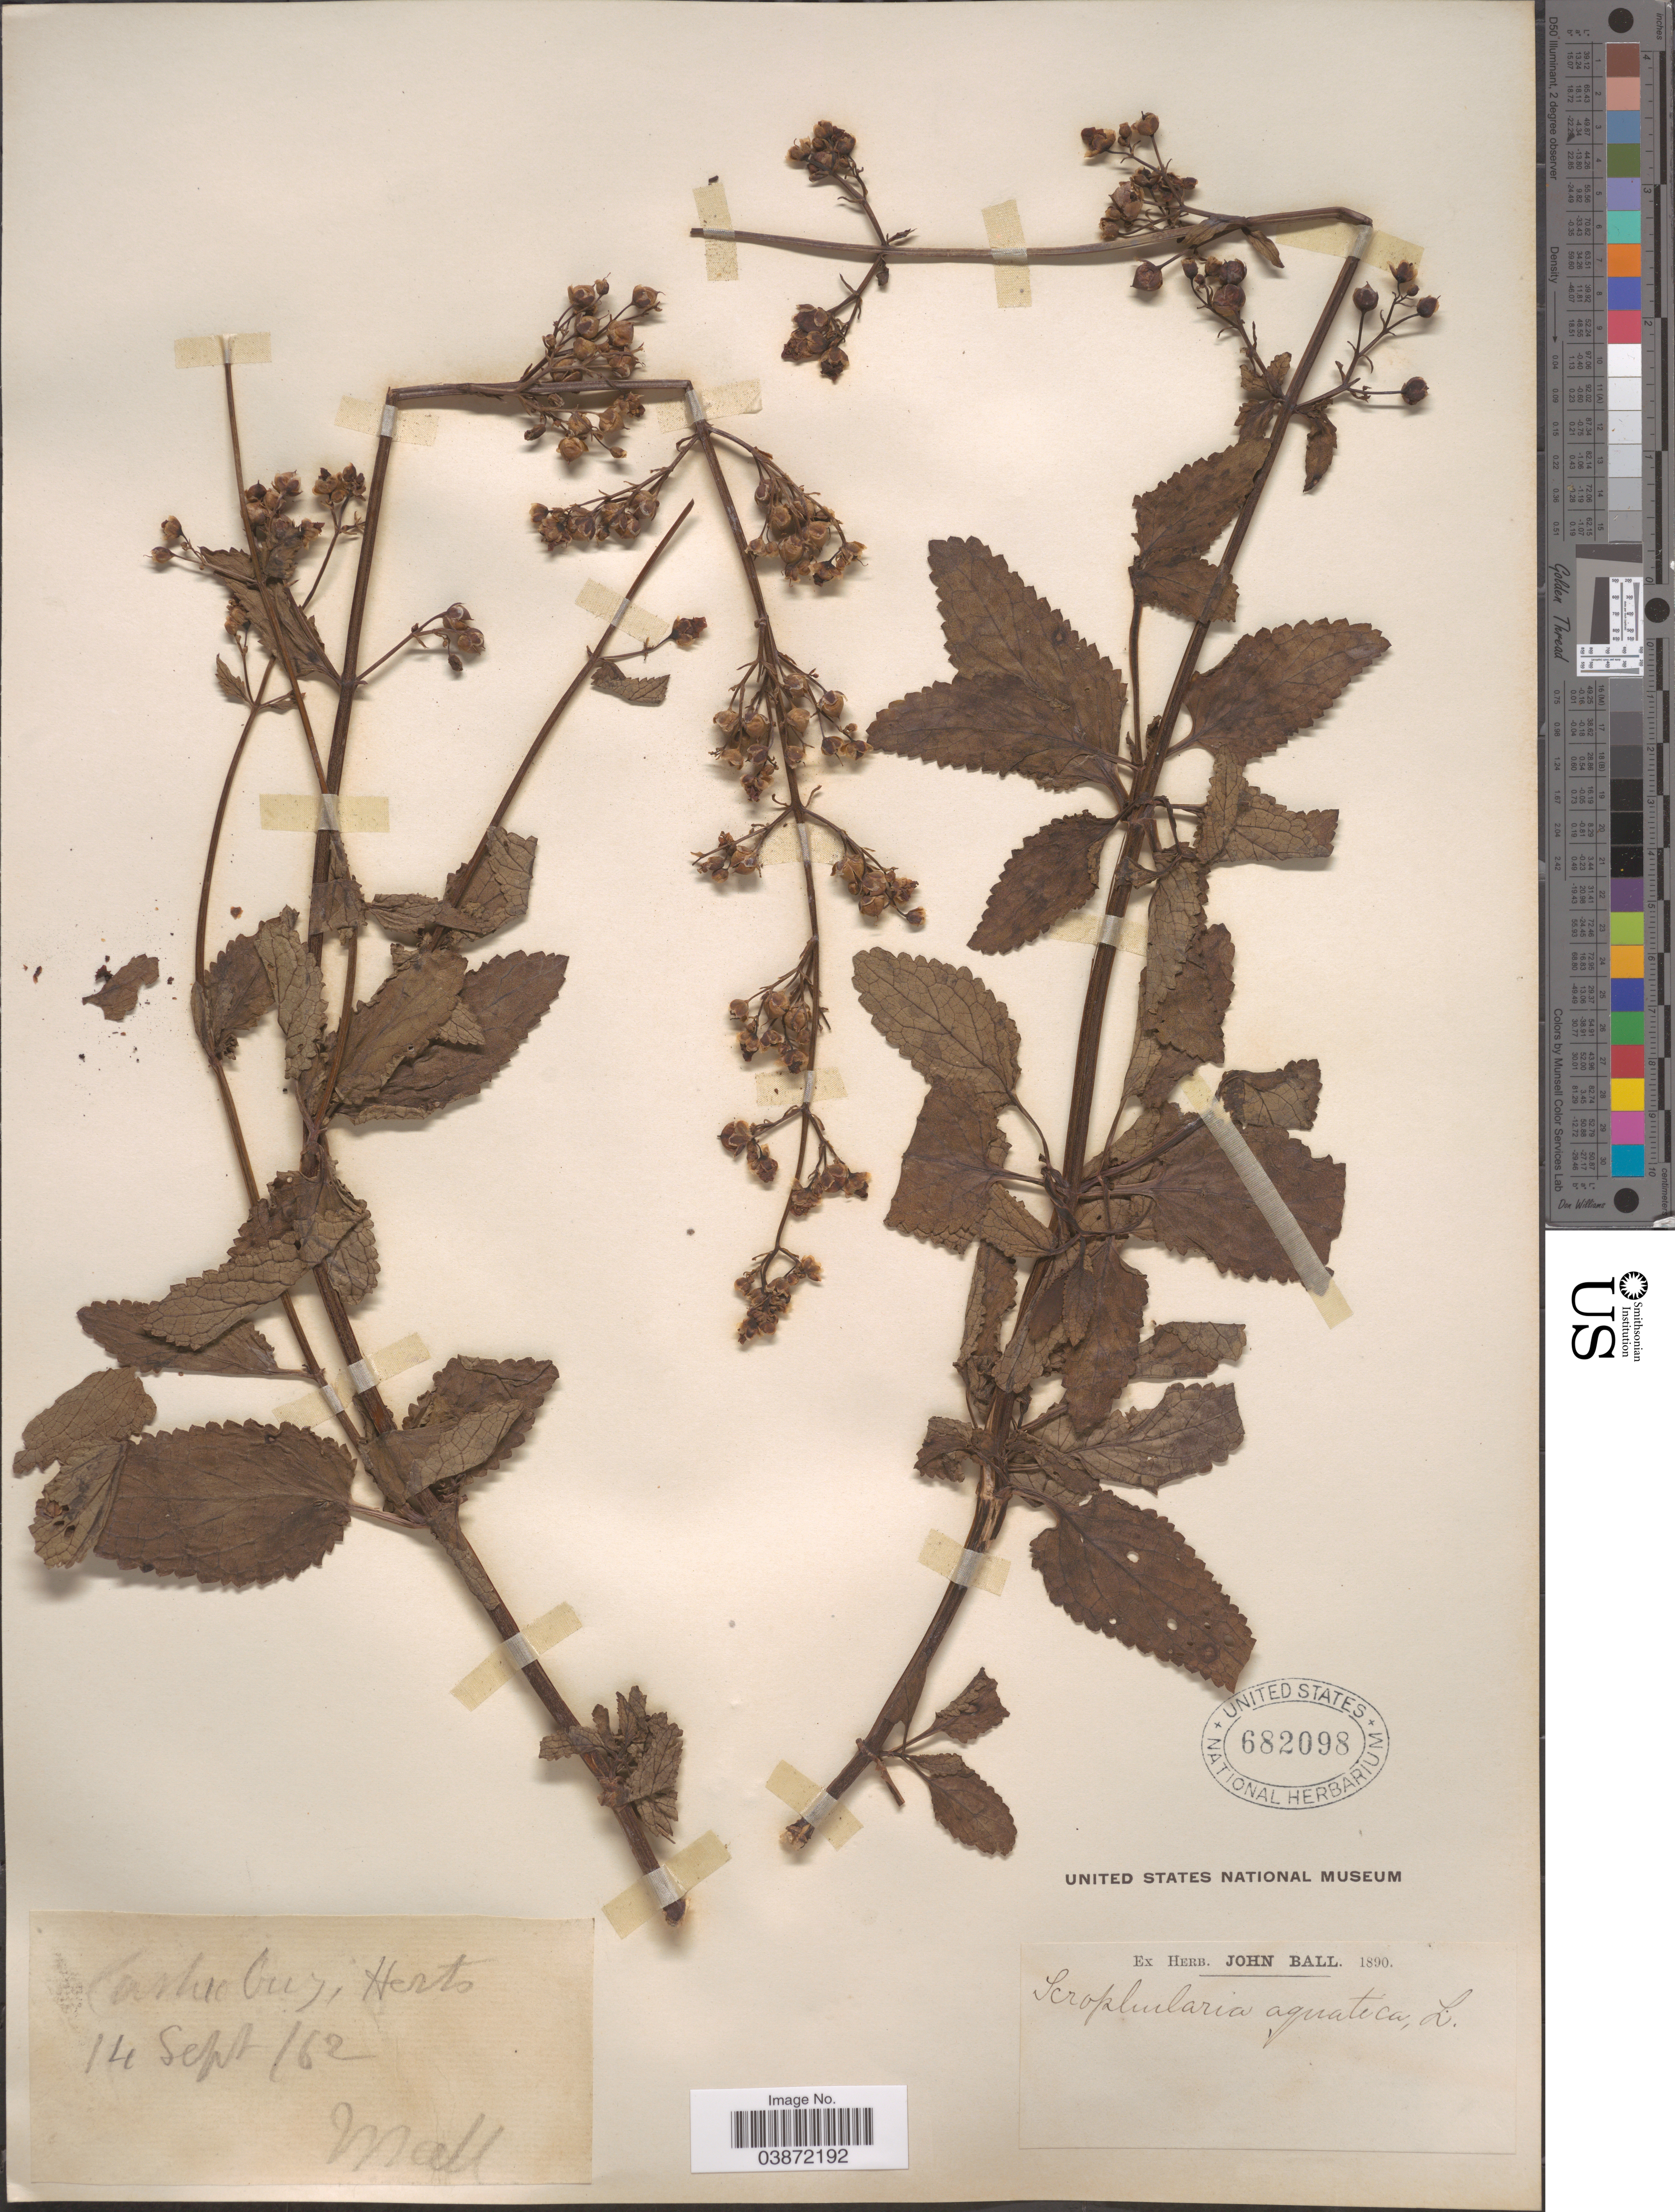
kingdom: Plantae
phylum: Tracheophyta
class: Magnoliopsida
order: Lamiales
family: Scrophulariaceae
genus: Scrophularia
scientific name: Scrophularia aquatica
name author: L.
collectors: J. Ball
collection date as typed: Transcribed d/m/y: 14/9/62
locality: Cabo Cruz, Herts.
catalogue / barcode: US 682098